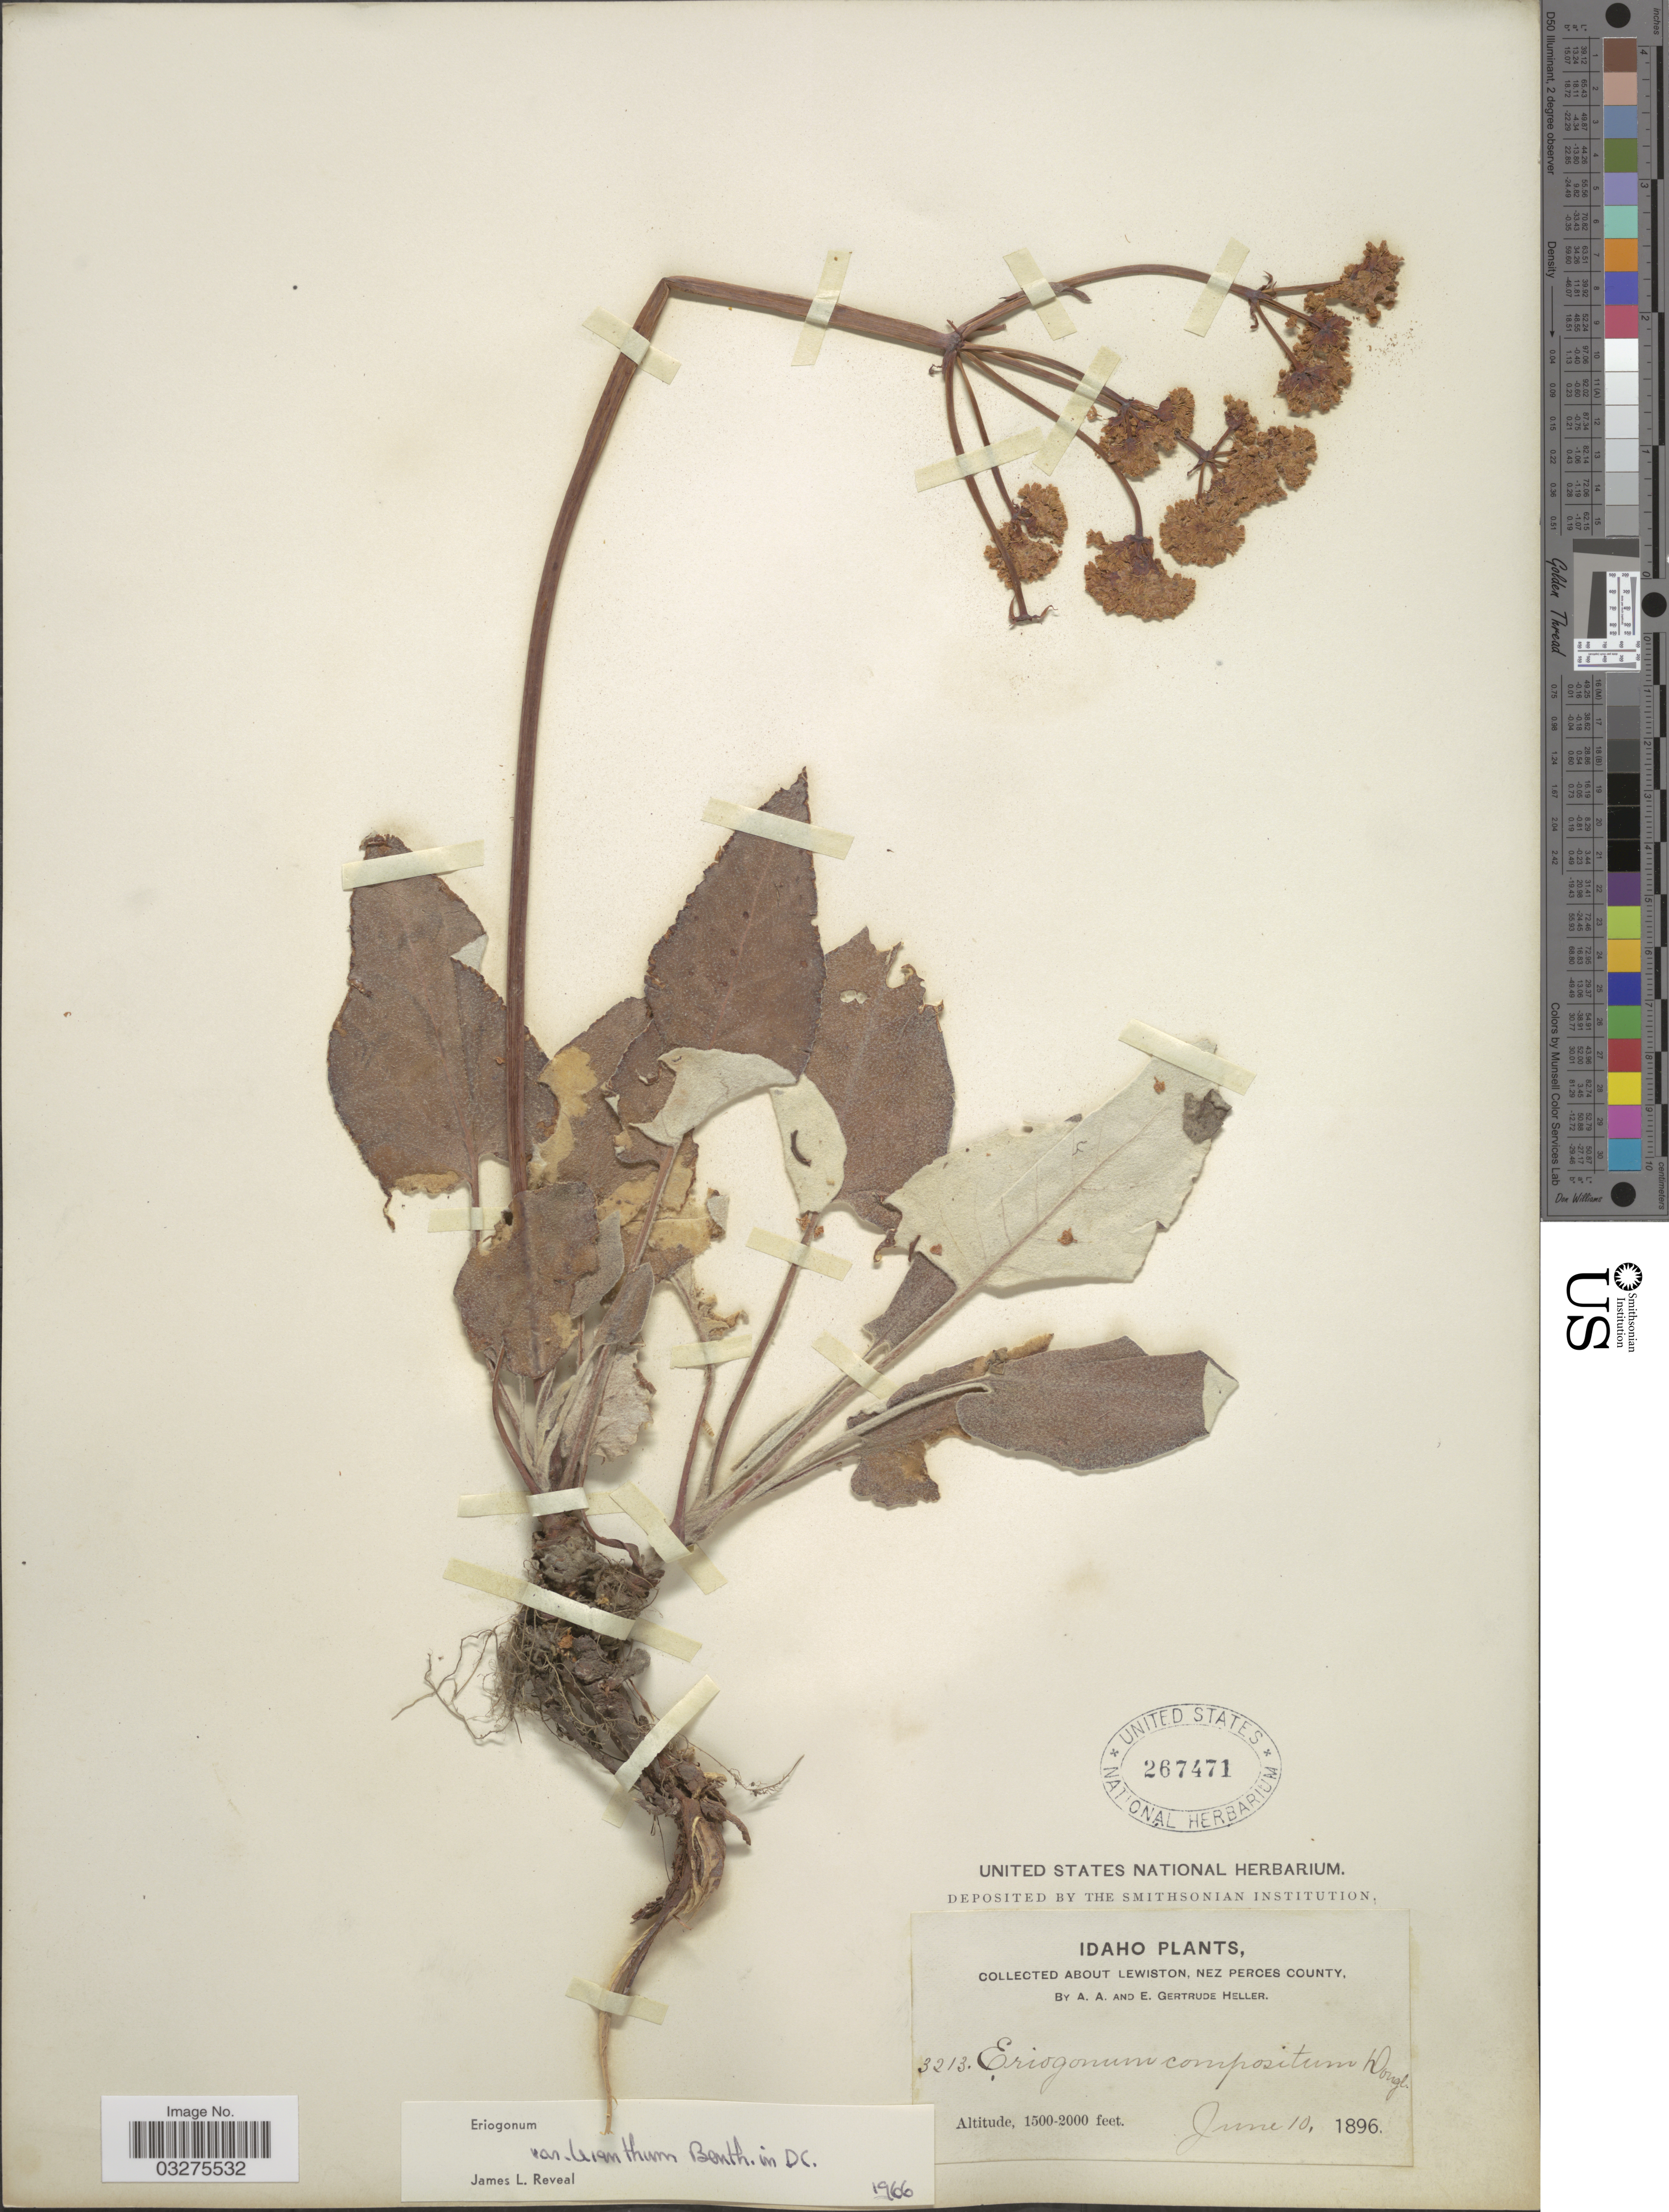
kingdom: Plantae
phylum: Tracheophyta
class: Magnoliopsida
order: Caryophyllales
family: Polygonaceae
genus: Eriogonum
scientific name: Eriogonum compositum var. leianthum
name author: Hook.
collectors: A. A. Heller & E. G. Heller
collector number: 3213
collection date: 1896-06-10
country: United States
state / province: Idaho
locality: About Lewiston, Nez Perces County.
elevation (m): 457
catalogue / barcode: US 267471